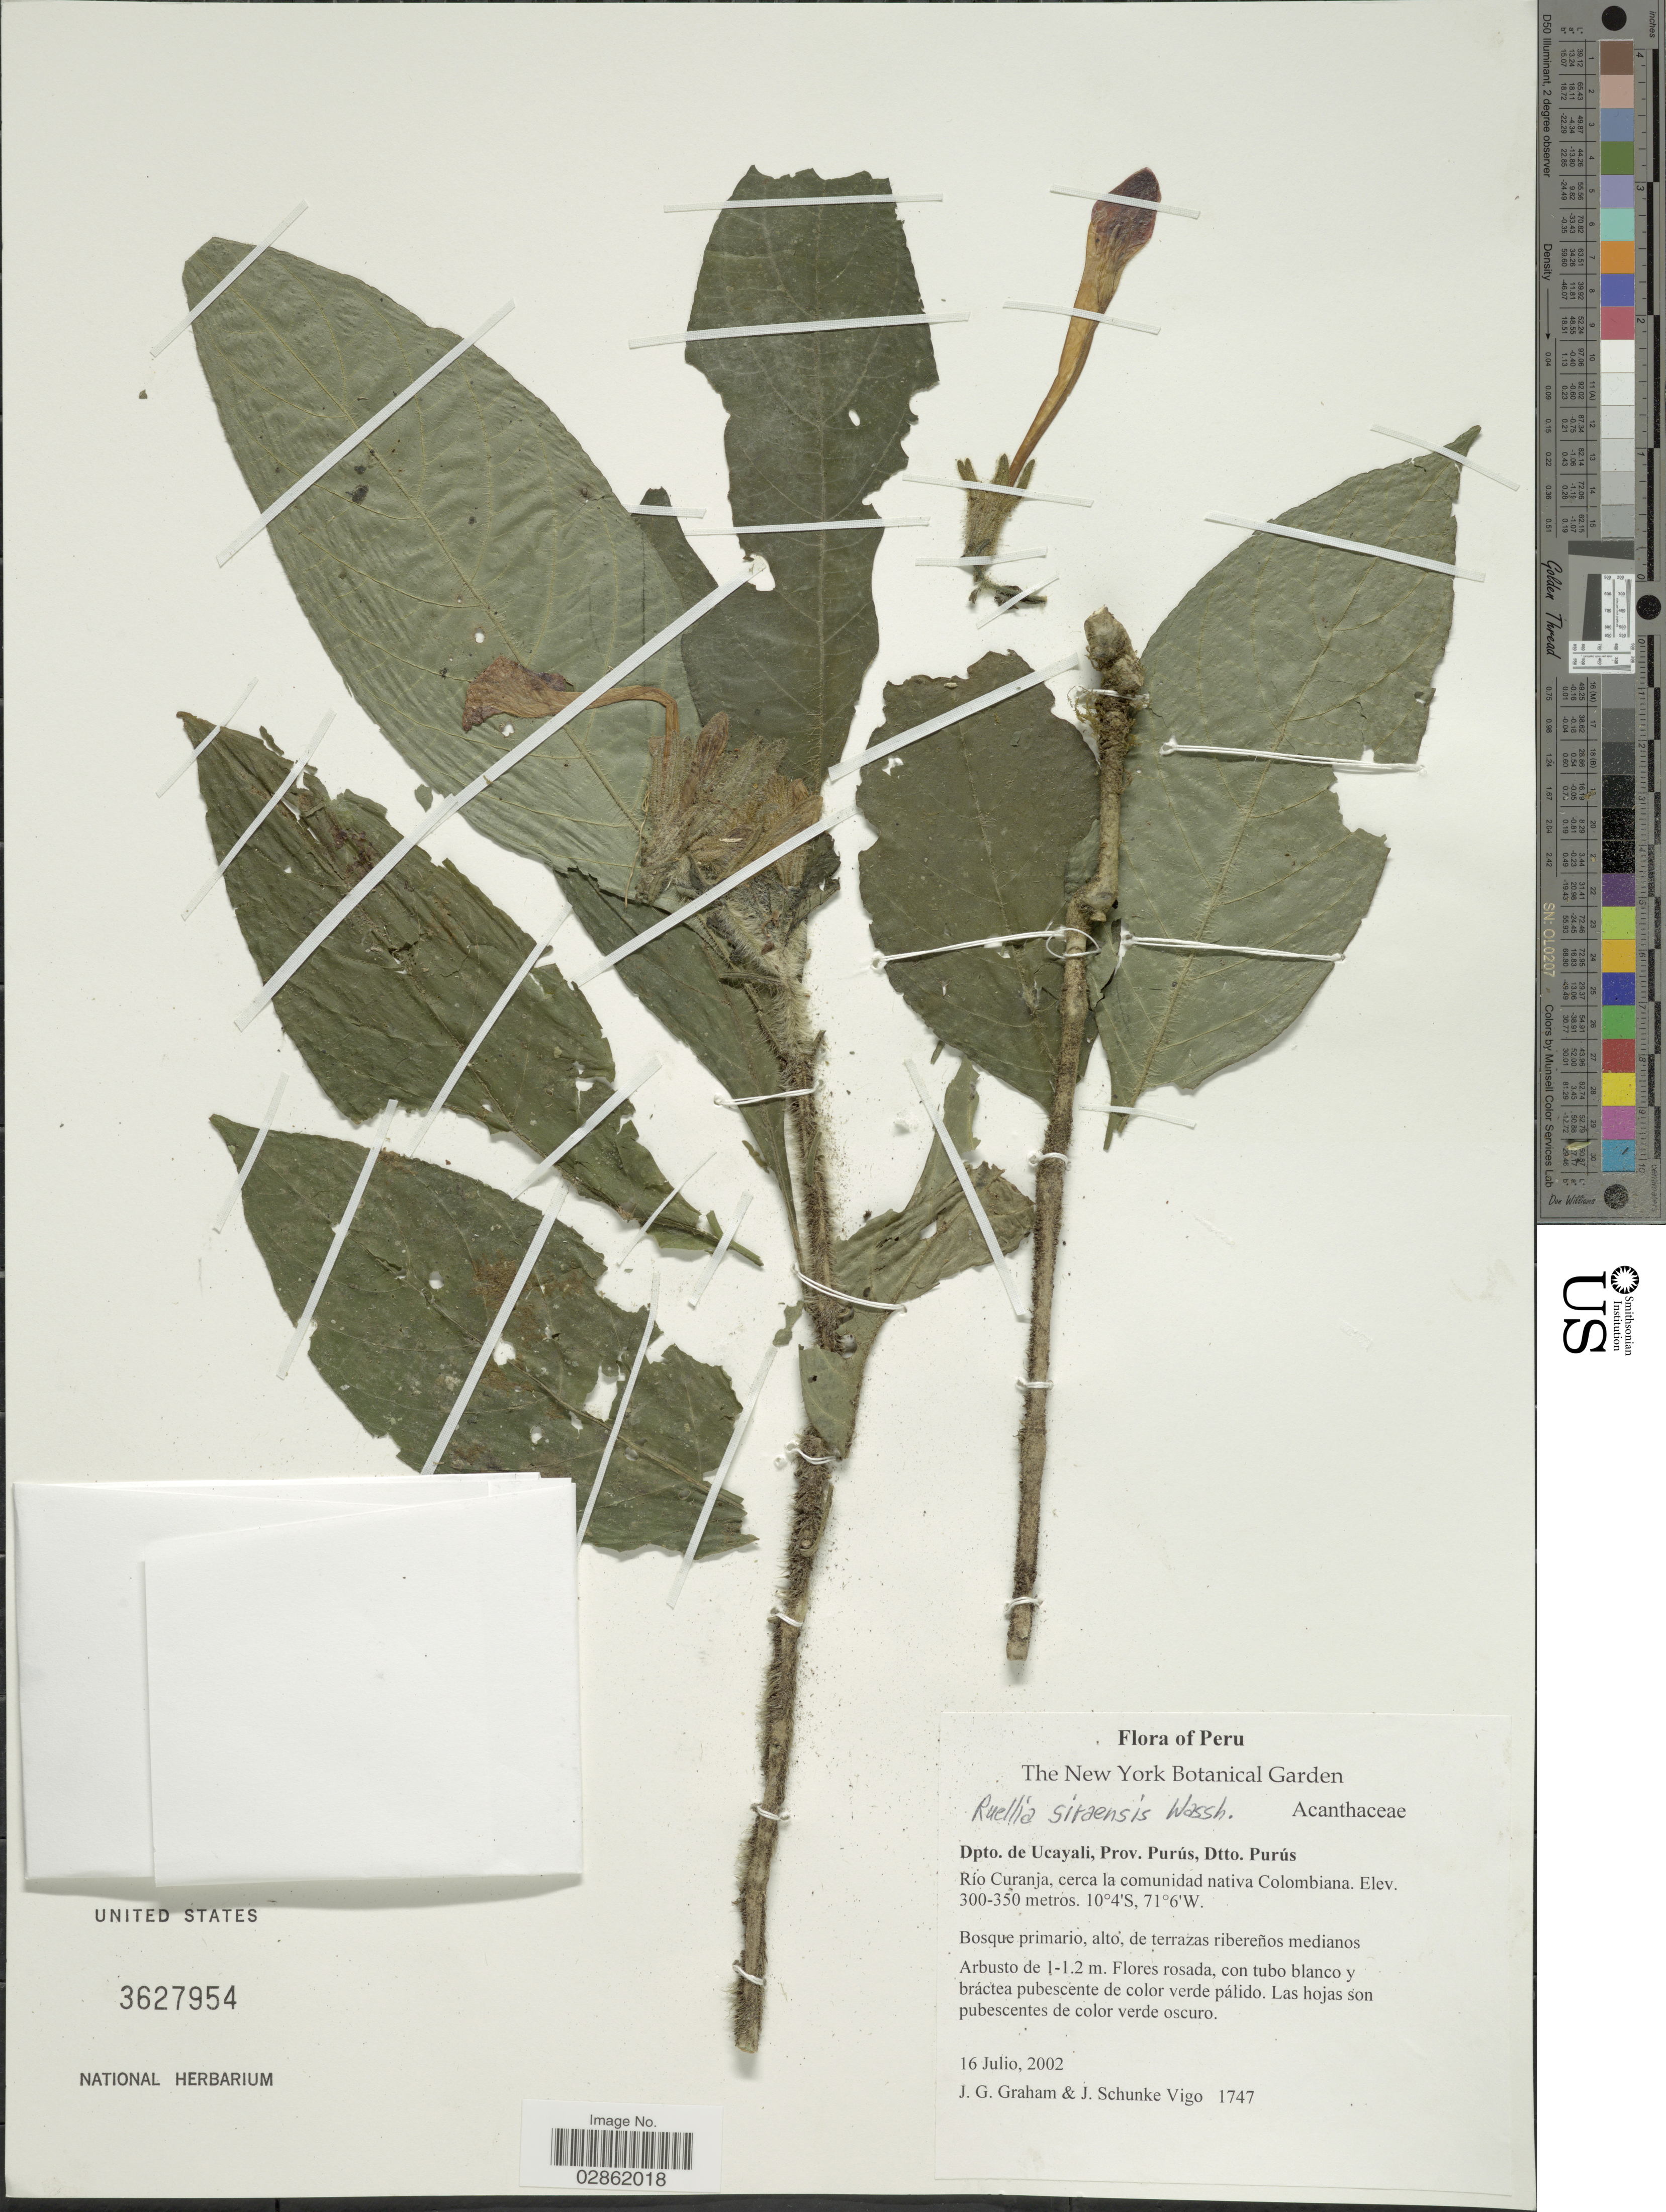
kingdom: Plantae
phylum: Tracheophyta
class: Magnoliopsida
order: Lamiales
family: Acanthaceae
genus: Ruellia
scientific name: Ruellia siraensis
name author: Wassh.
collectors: J. Graham & J. Schunke Vigo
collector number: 1747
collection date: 2002-07-16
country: Peru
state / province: Ucayali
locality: Dpto. de Ucayali, Prov. Purús, Dtto. Purús, Río Curanja, cerca la comunidad nativa Colombiana.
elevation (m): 300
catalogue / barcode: US 3627954